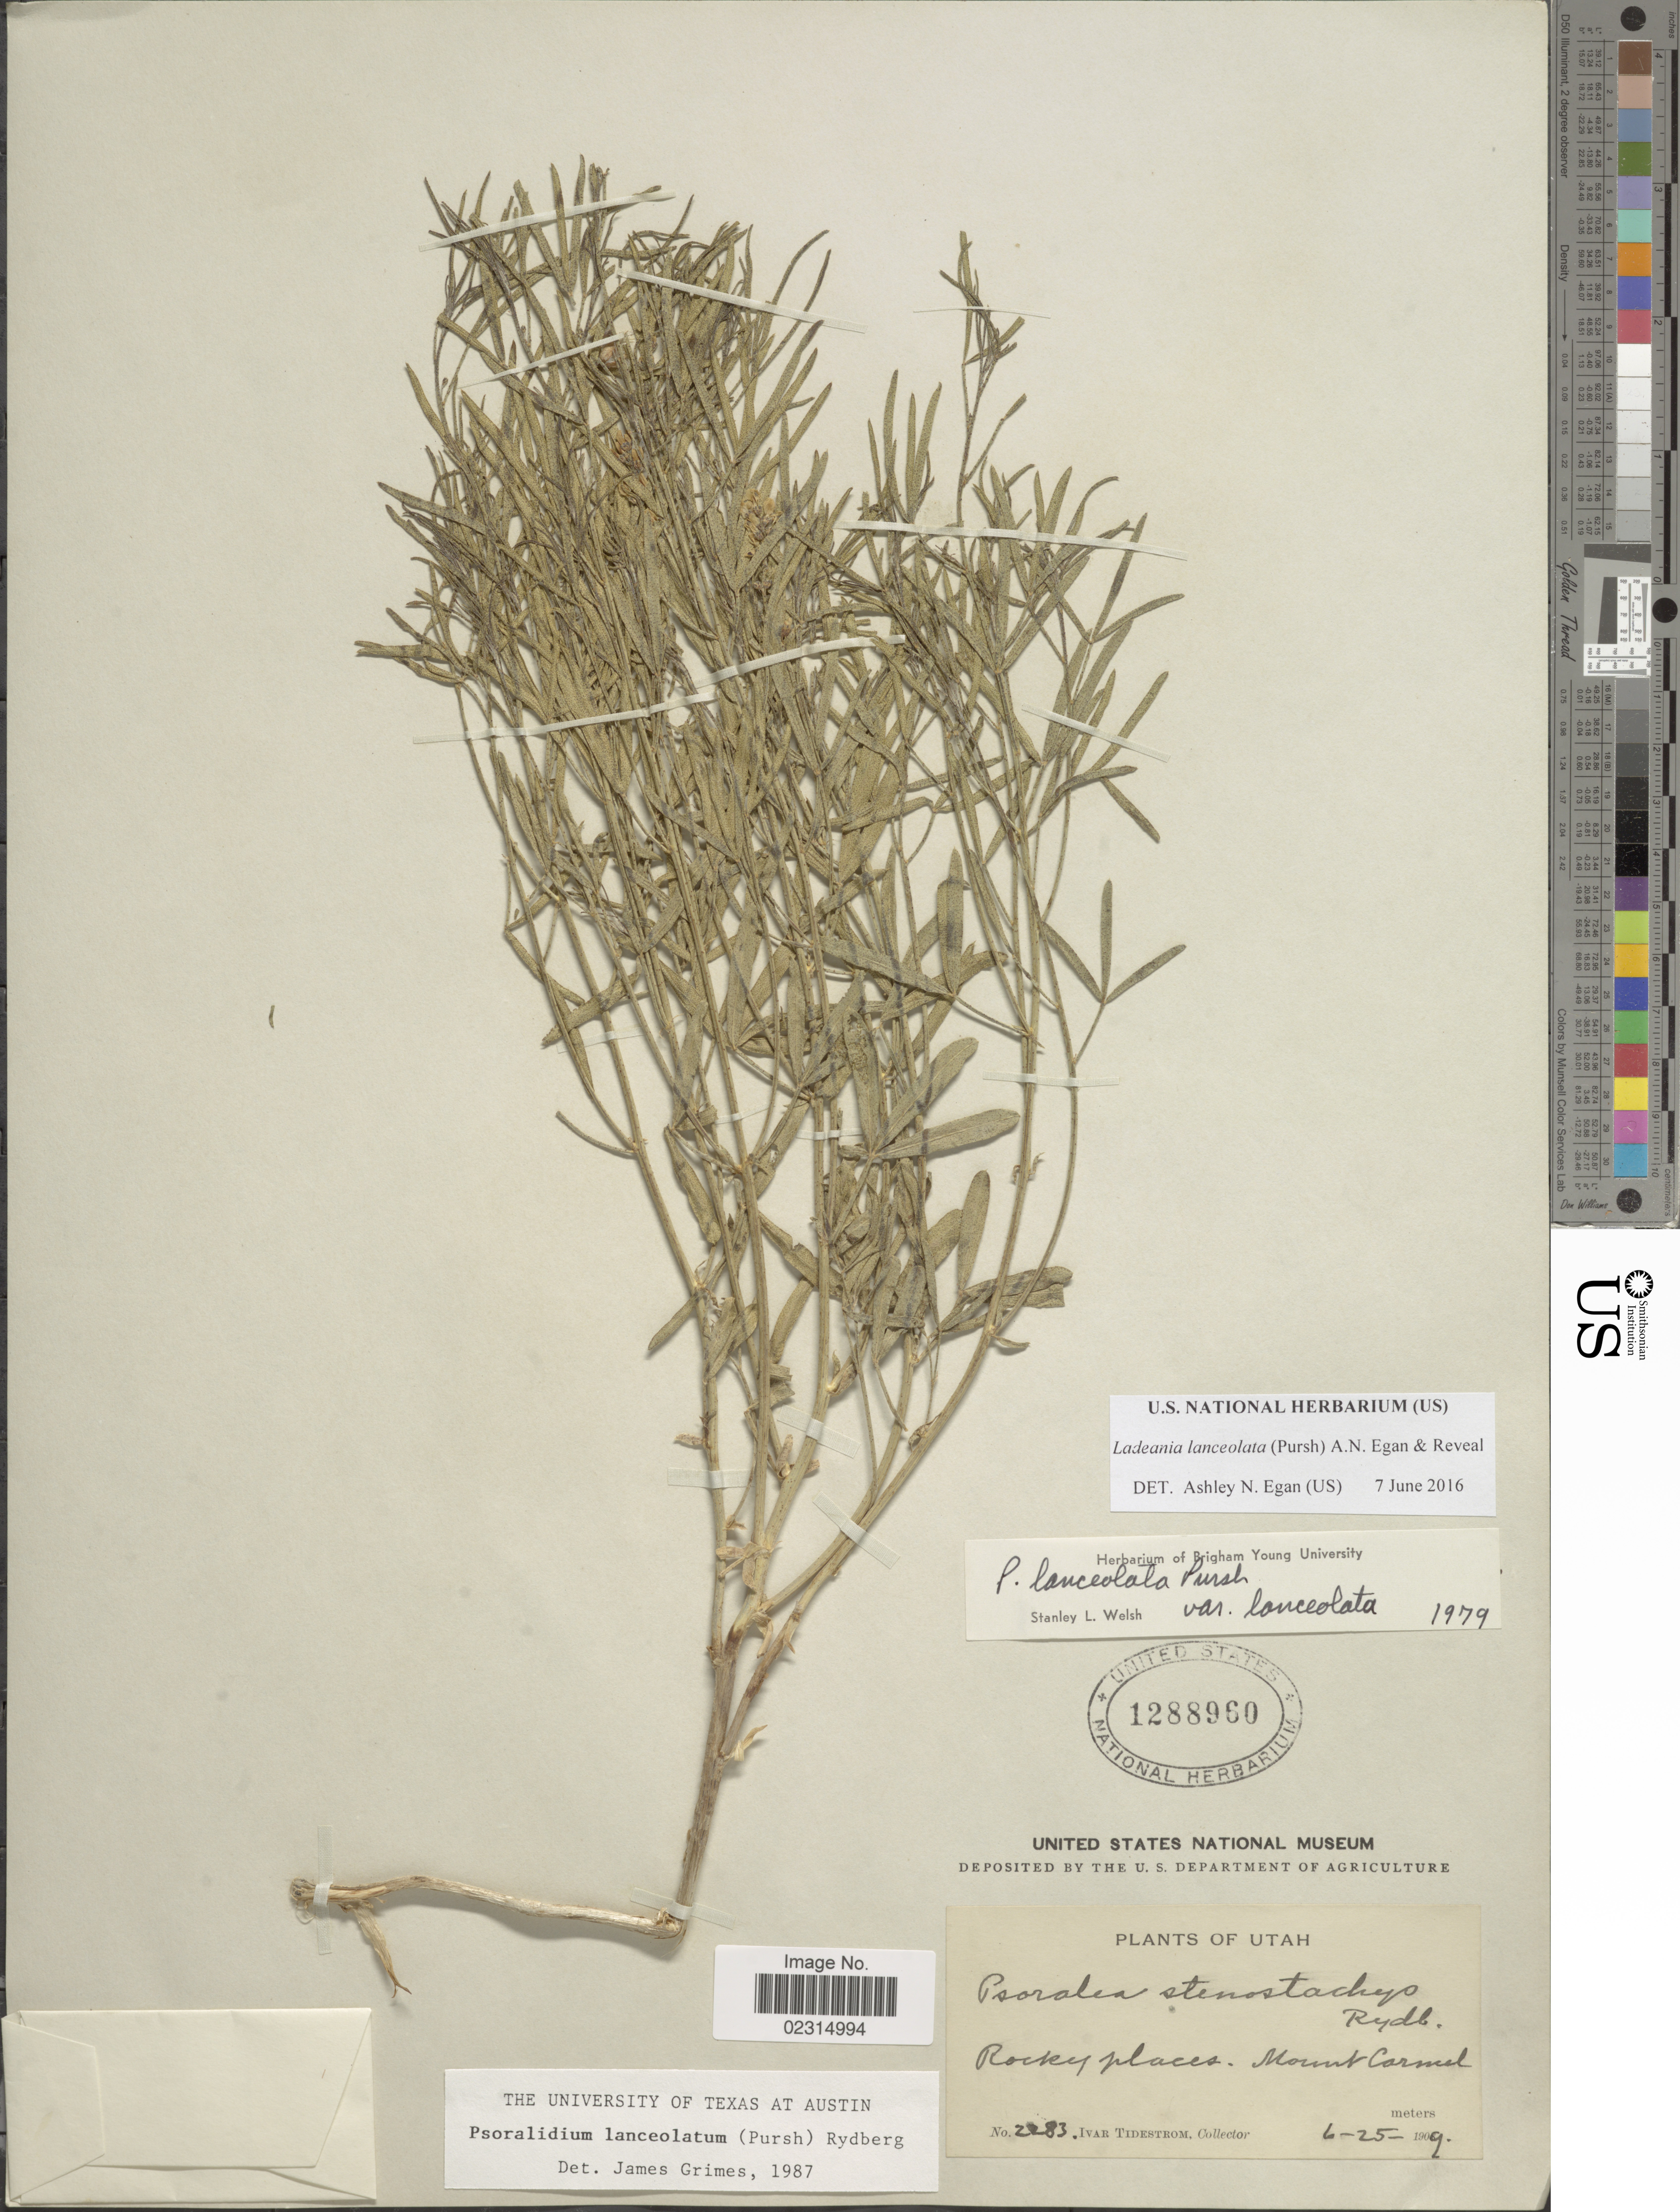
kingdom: Plantae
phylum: Tracheophyta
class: Magnoliopsida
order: Fabales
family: Fabaceae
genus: Ladeania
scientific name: Ladeania lanceolata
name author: (Pursh) A.N. Egan & Reveal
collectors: I. F. Tidestrom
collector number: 2283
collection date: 1909-06-25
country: United States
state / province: Utah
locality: Rocky places, Mount Carmel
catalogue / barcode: US 1288960